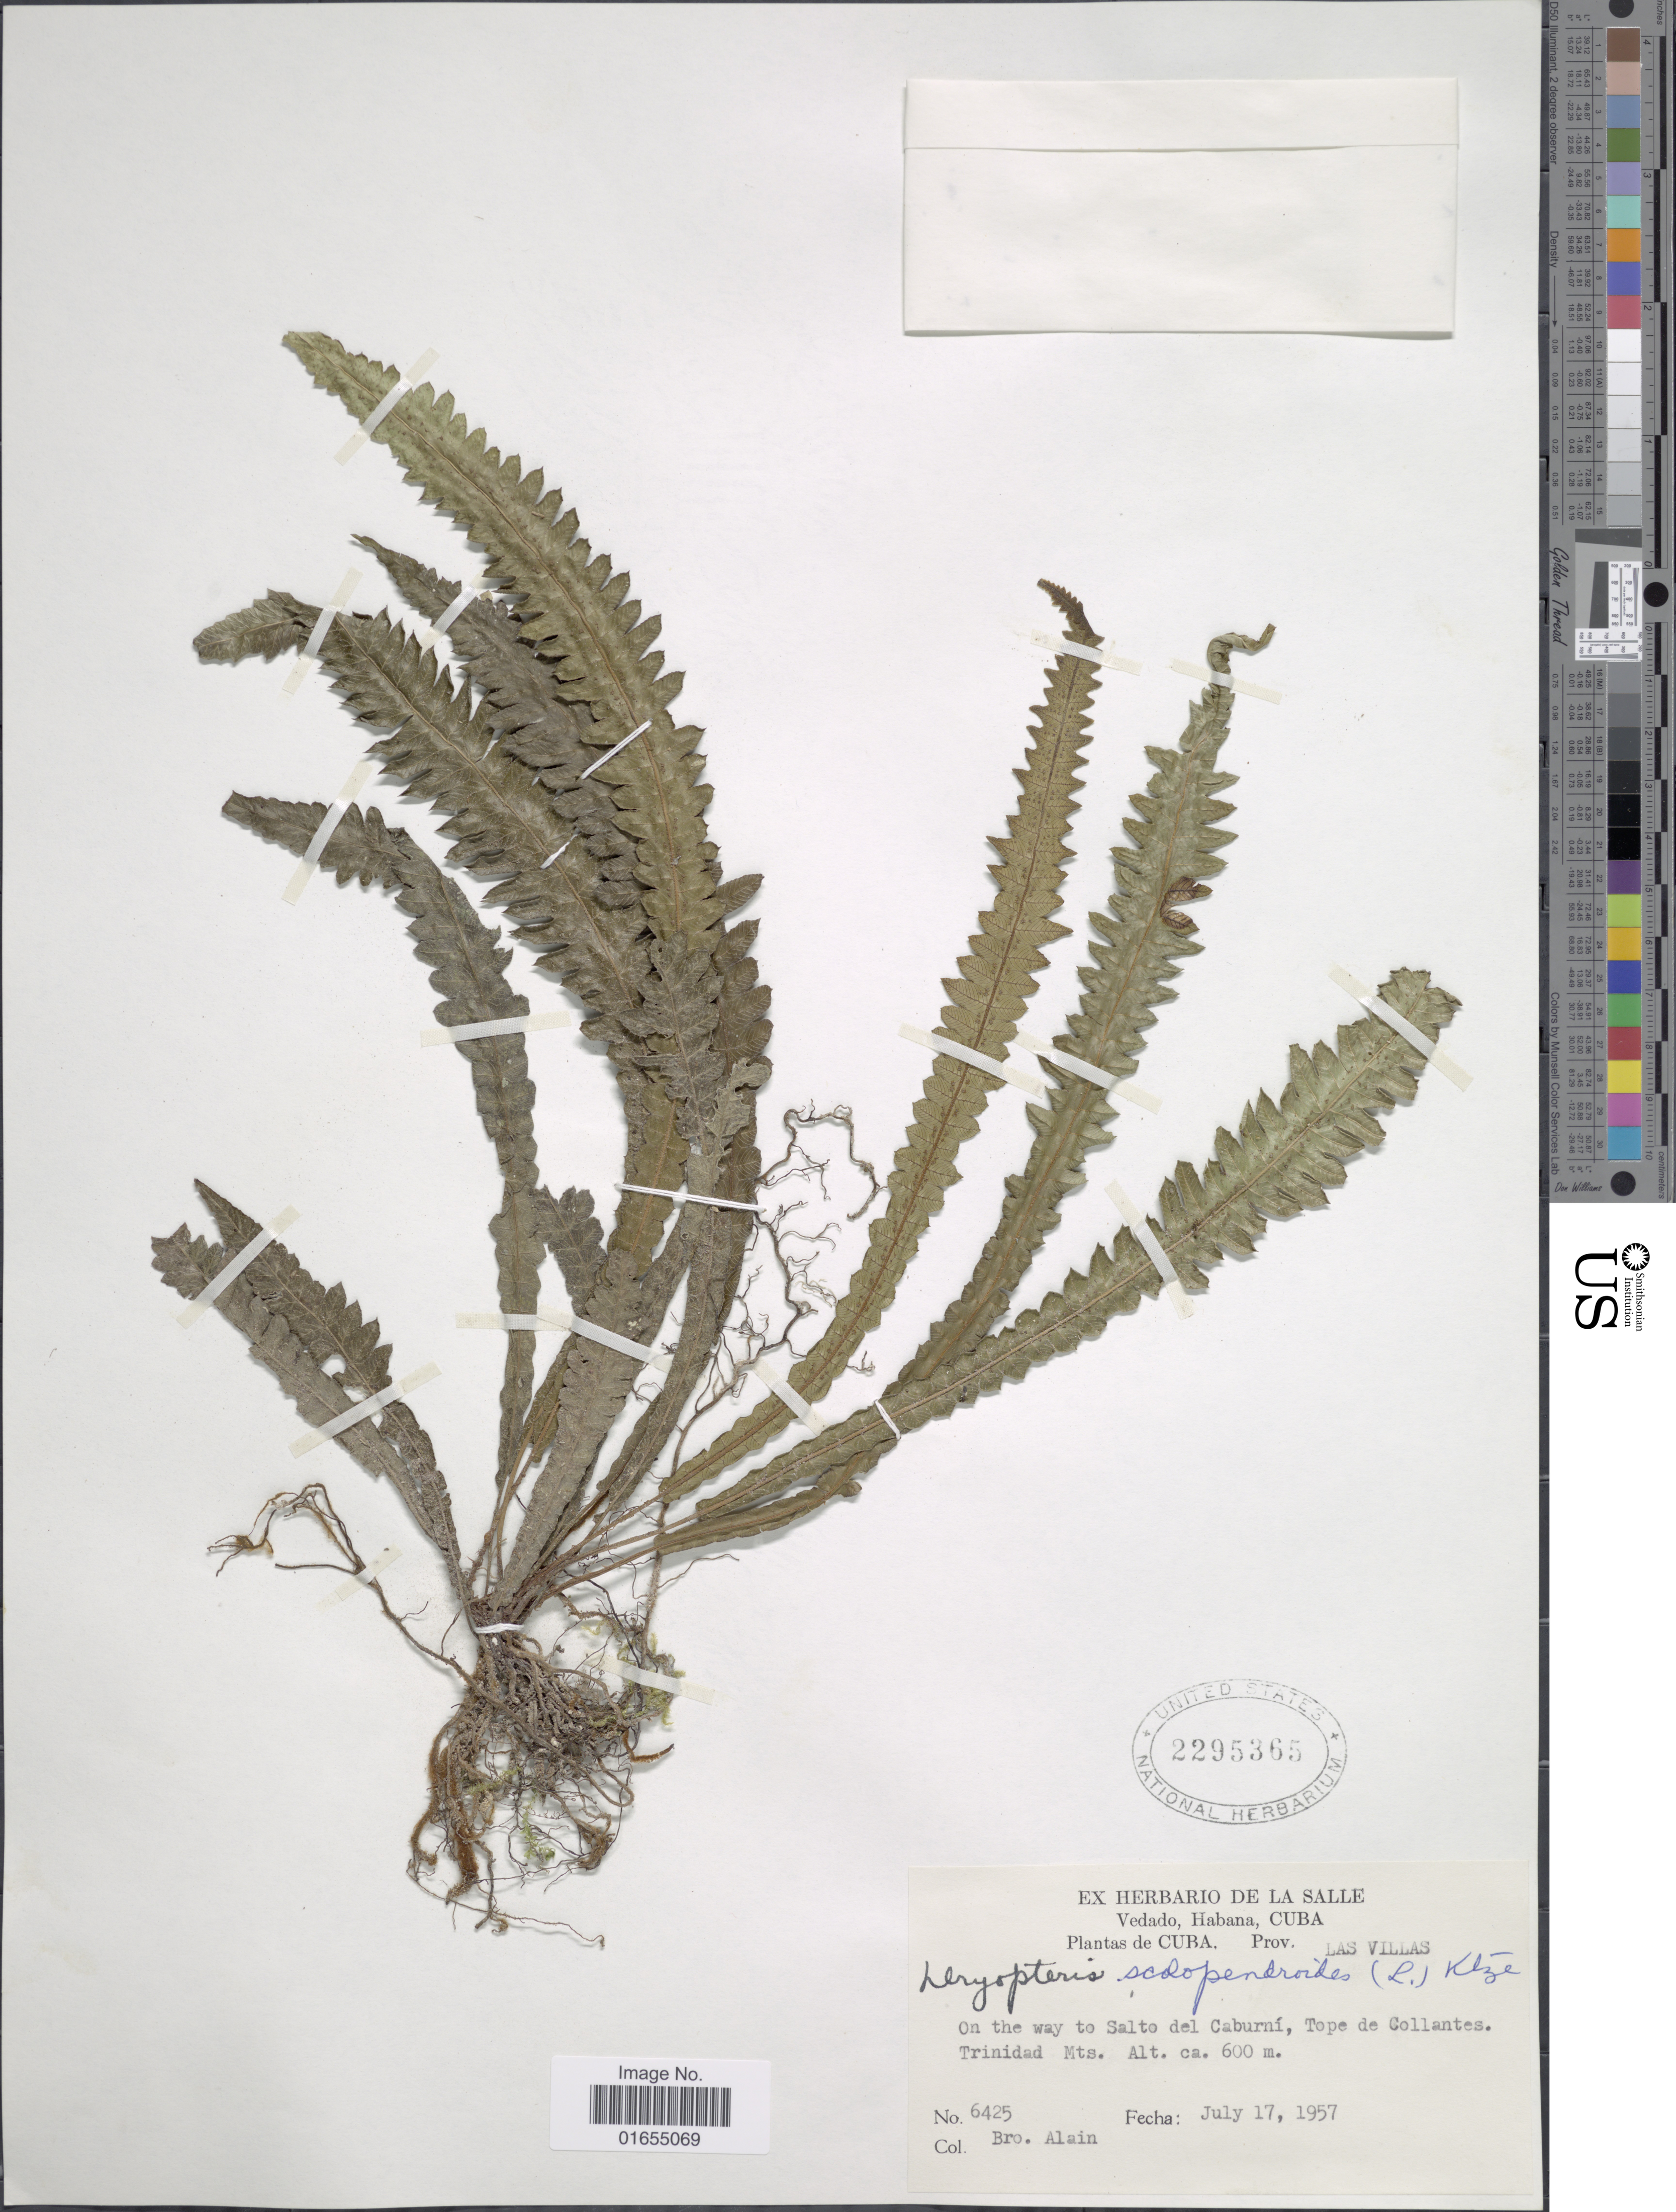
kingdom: Plantae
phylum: Tracheophyta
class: Polypodiopsida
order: Polypodiales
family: Thelypteridaceae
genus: Goniopteris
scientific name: Goniopteris scolopendrioides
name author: (L.) C. Presl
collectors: Bro. Alain - DO NOT USE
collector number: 6425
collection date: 1957-07-17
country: Cuba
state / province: Las Villas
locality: Vedado, Habana, on the way to Salto del Caburni, Tope de Collantes, Trinidad Mts.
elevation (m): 600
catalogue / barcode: US 2295365